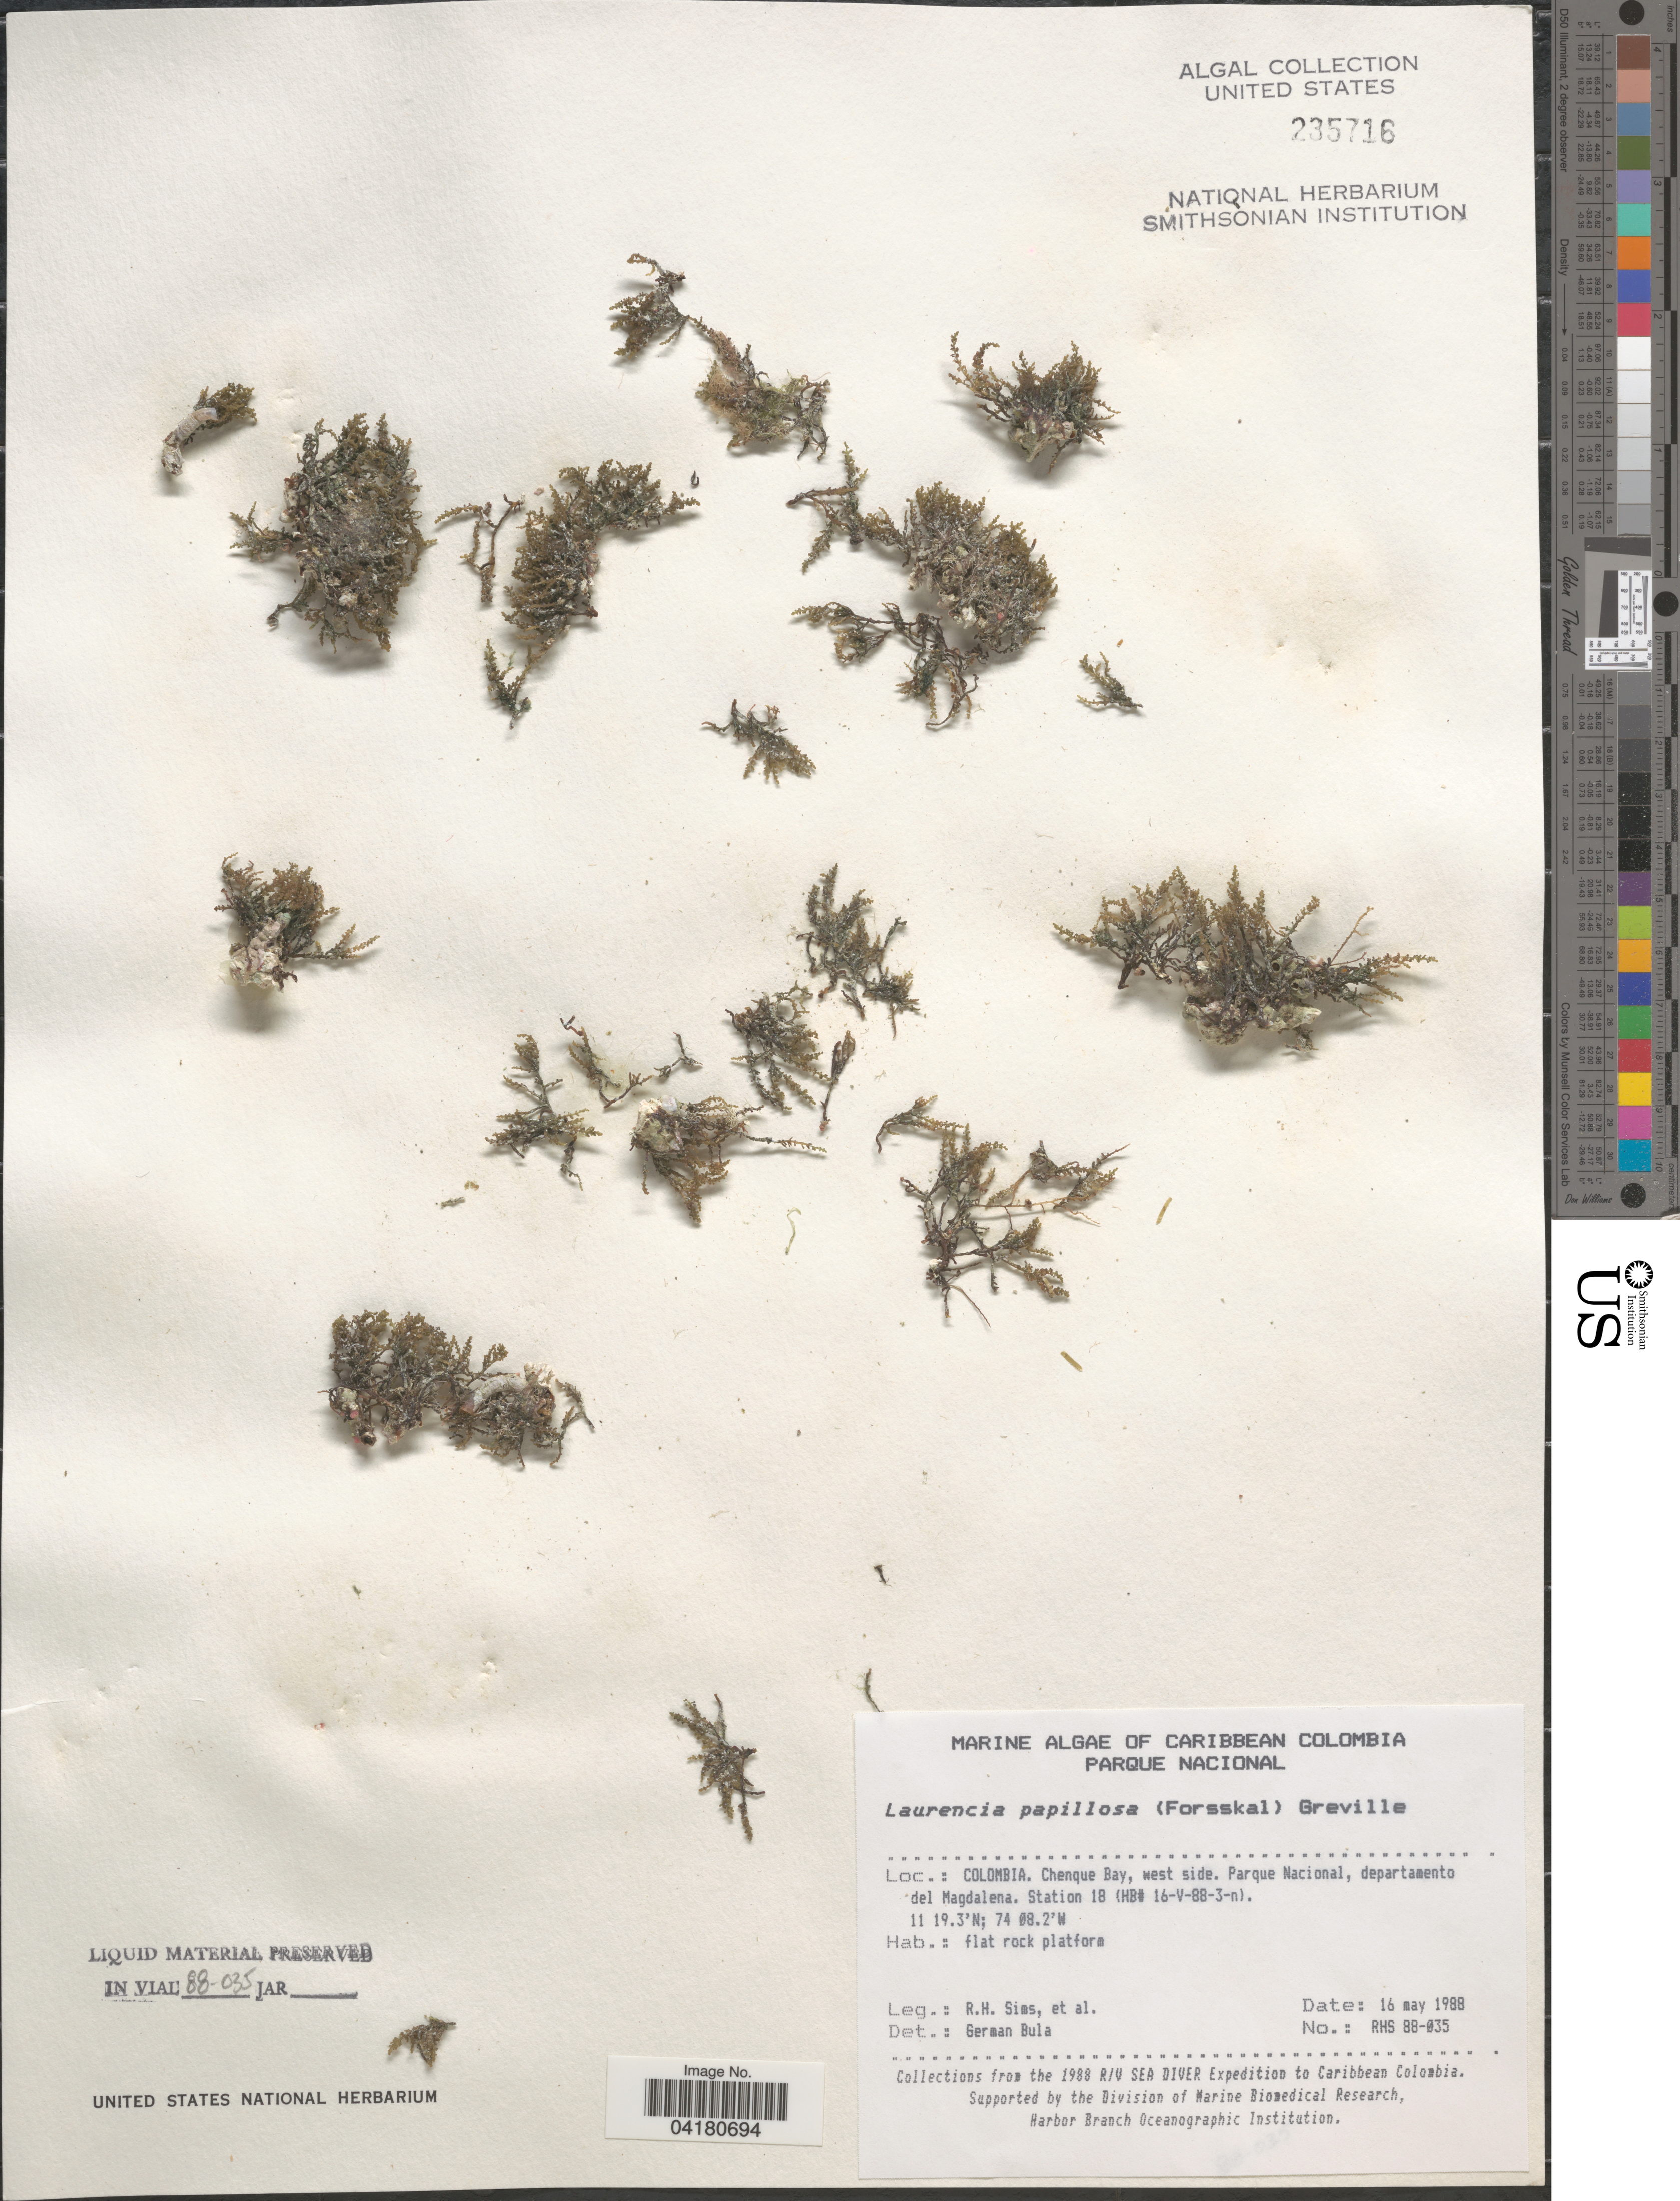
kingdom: Plantae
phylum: Rhodophyta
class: Florideophyceae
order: Ceramiales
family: Rhodomelaceae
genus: Palisada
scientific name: Palisada perforata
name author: (Bory) K.W. Nam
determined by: Algae name updating Project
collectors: R. H. Sims & et al.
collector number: RHS88-035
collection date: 1988-05-16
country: Colombia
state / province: Magdalena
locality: Caribbean Colombia. Chenque Bay, west side. Parque Nacional, departamento del Magdalena. Station 18 (HB# 16-V-88-3-n). The 1988 R/V Sea Diver Expedition to Caribbean Colombia.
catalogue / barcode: US 235716